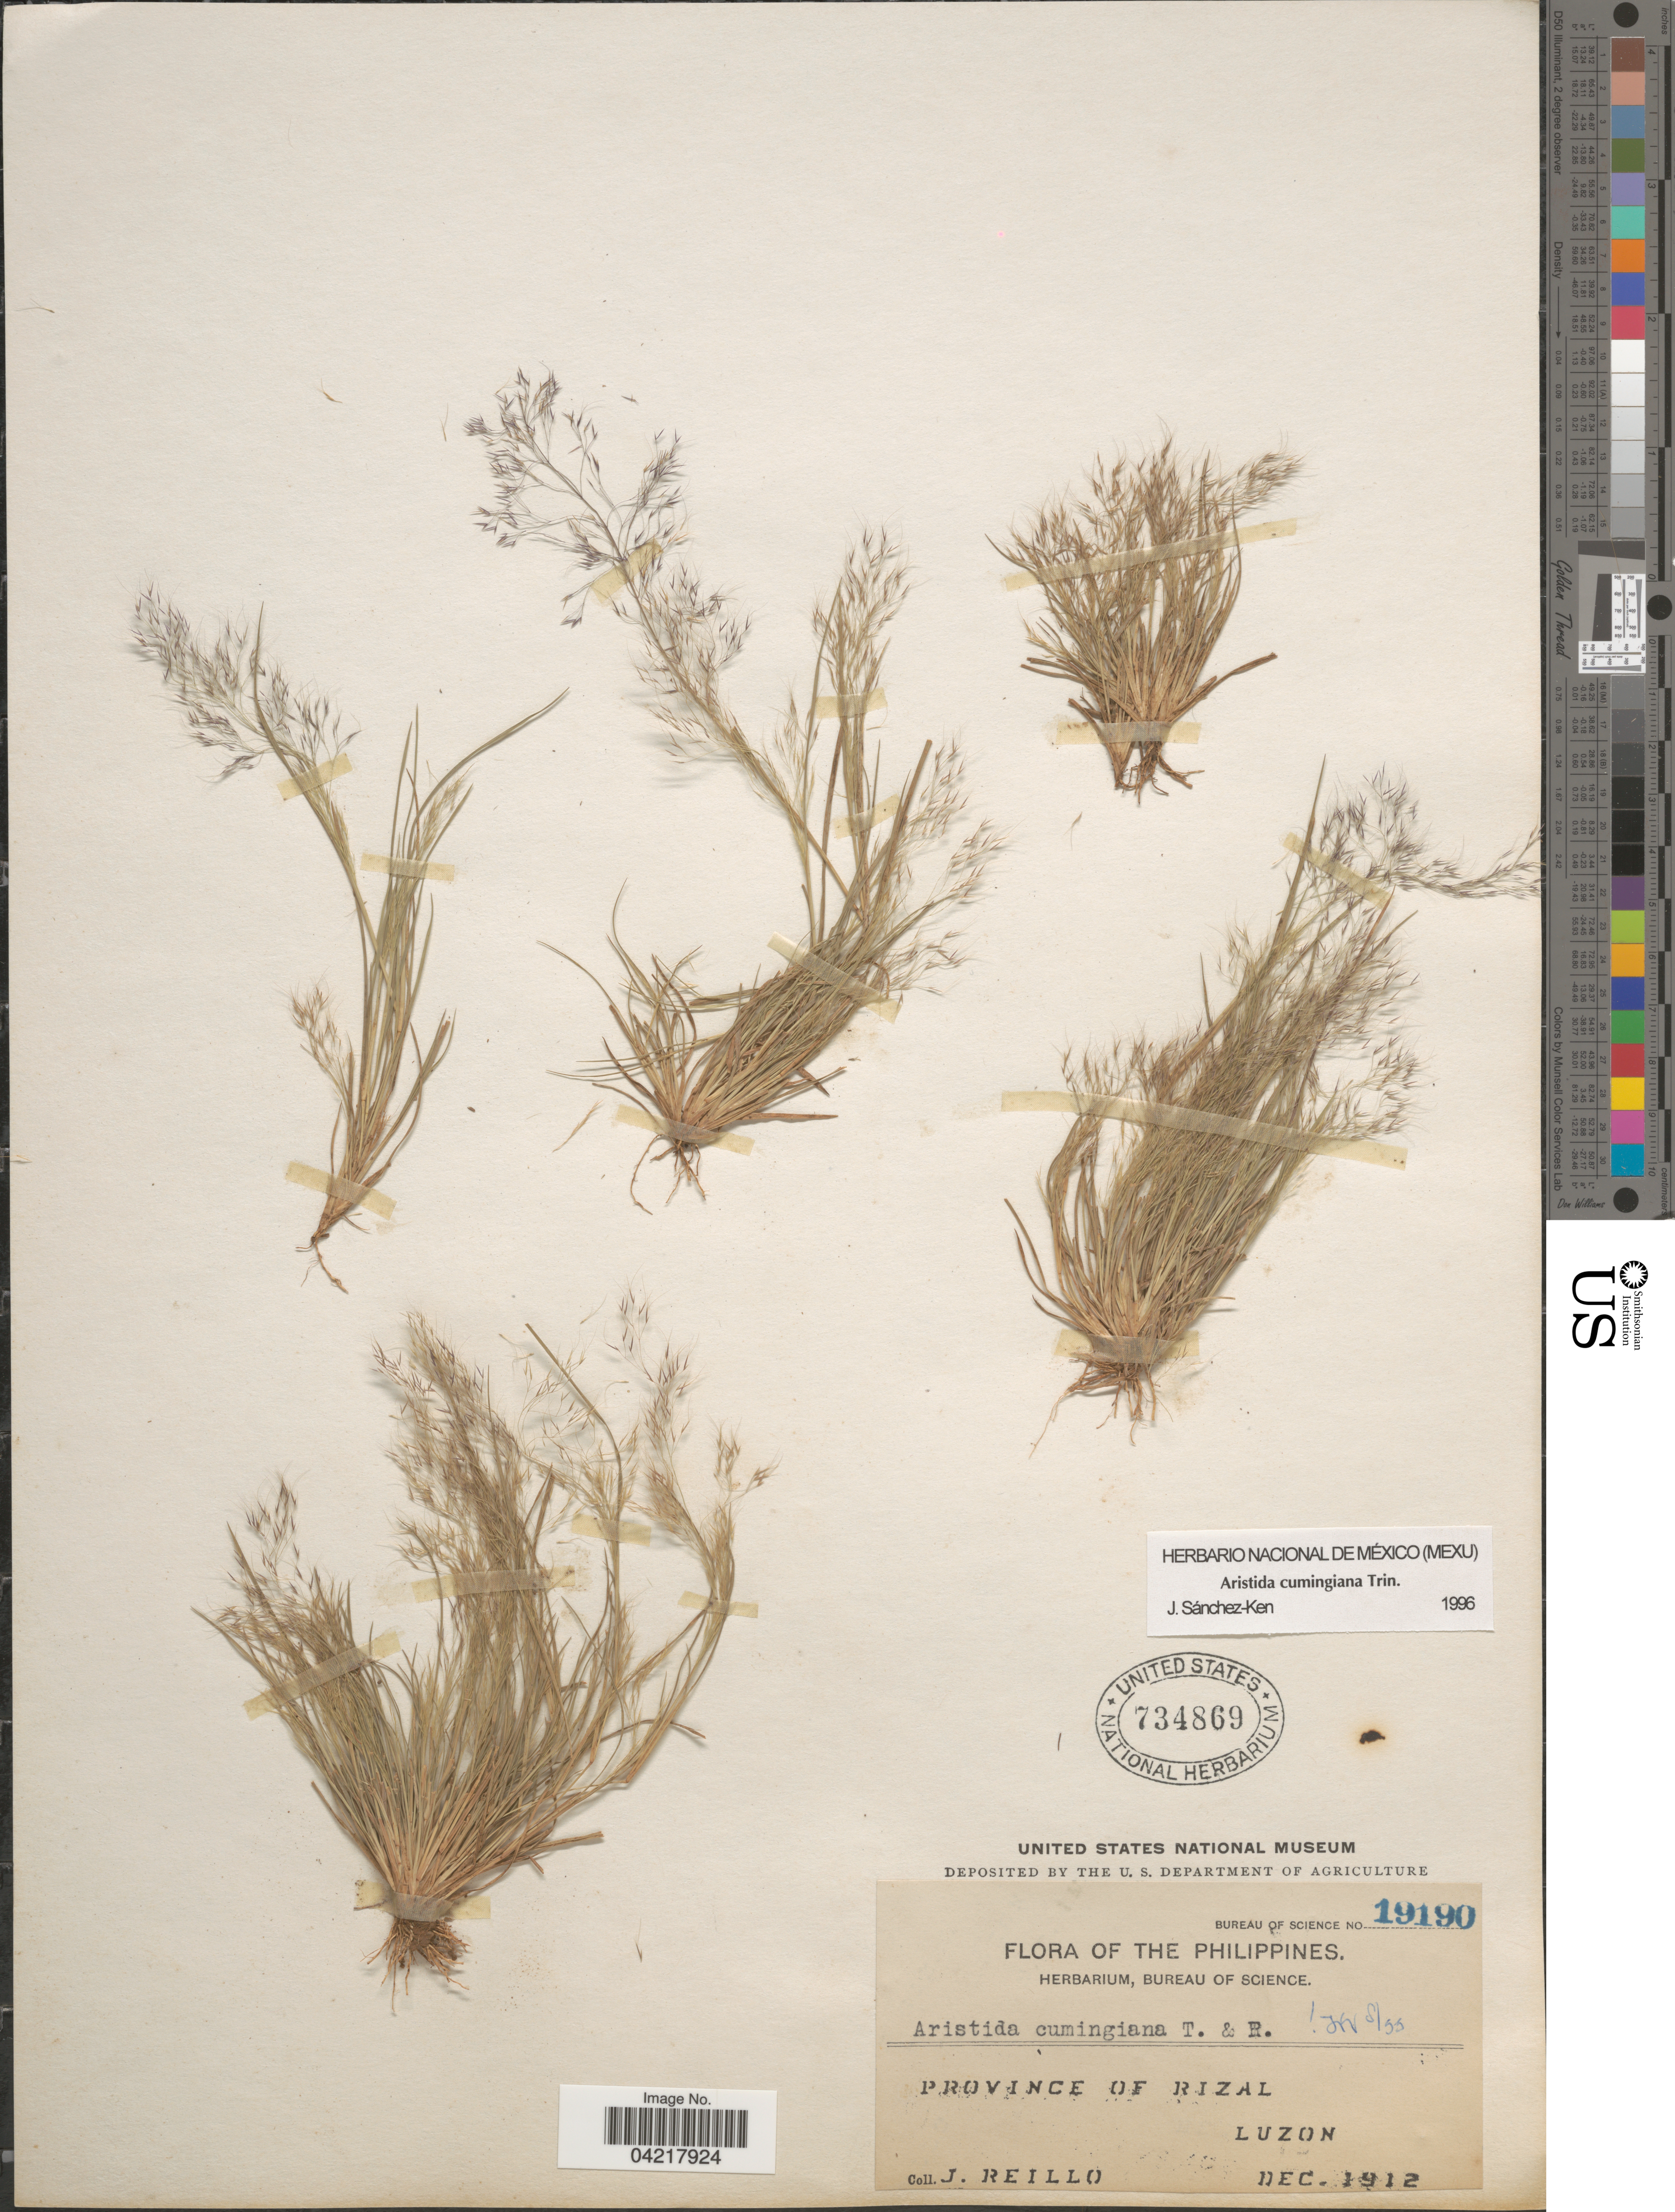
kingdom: Plantae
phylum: Tracheophyta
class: Liliopsida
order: Poales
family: Poaceae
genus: Aristida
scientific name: Aristida cumingiana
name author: Trin. & Rupr.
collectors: J. Reillo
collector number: Bureau of Science 19190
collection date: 1912-12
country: Philippines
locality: Province of Rizal. Luzon.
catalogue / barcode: US 734869